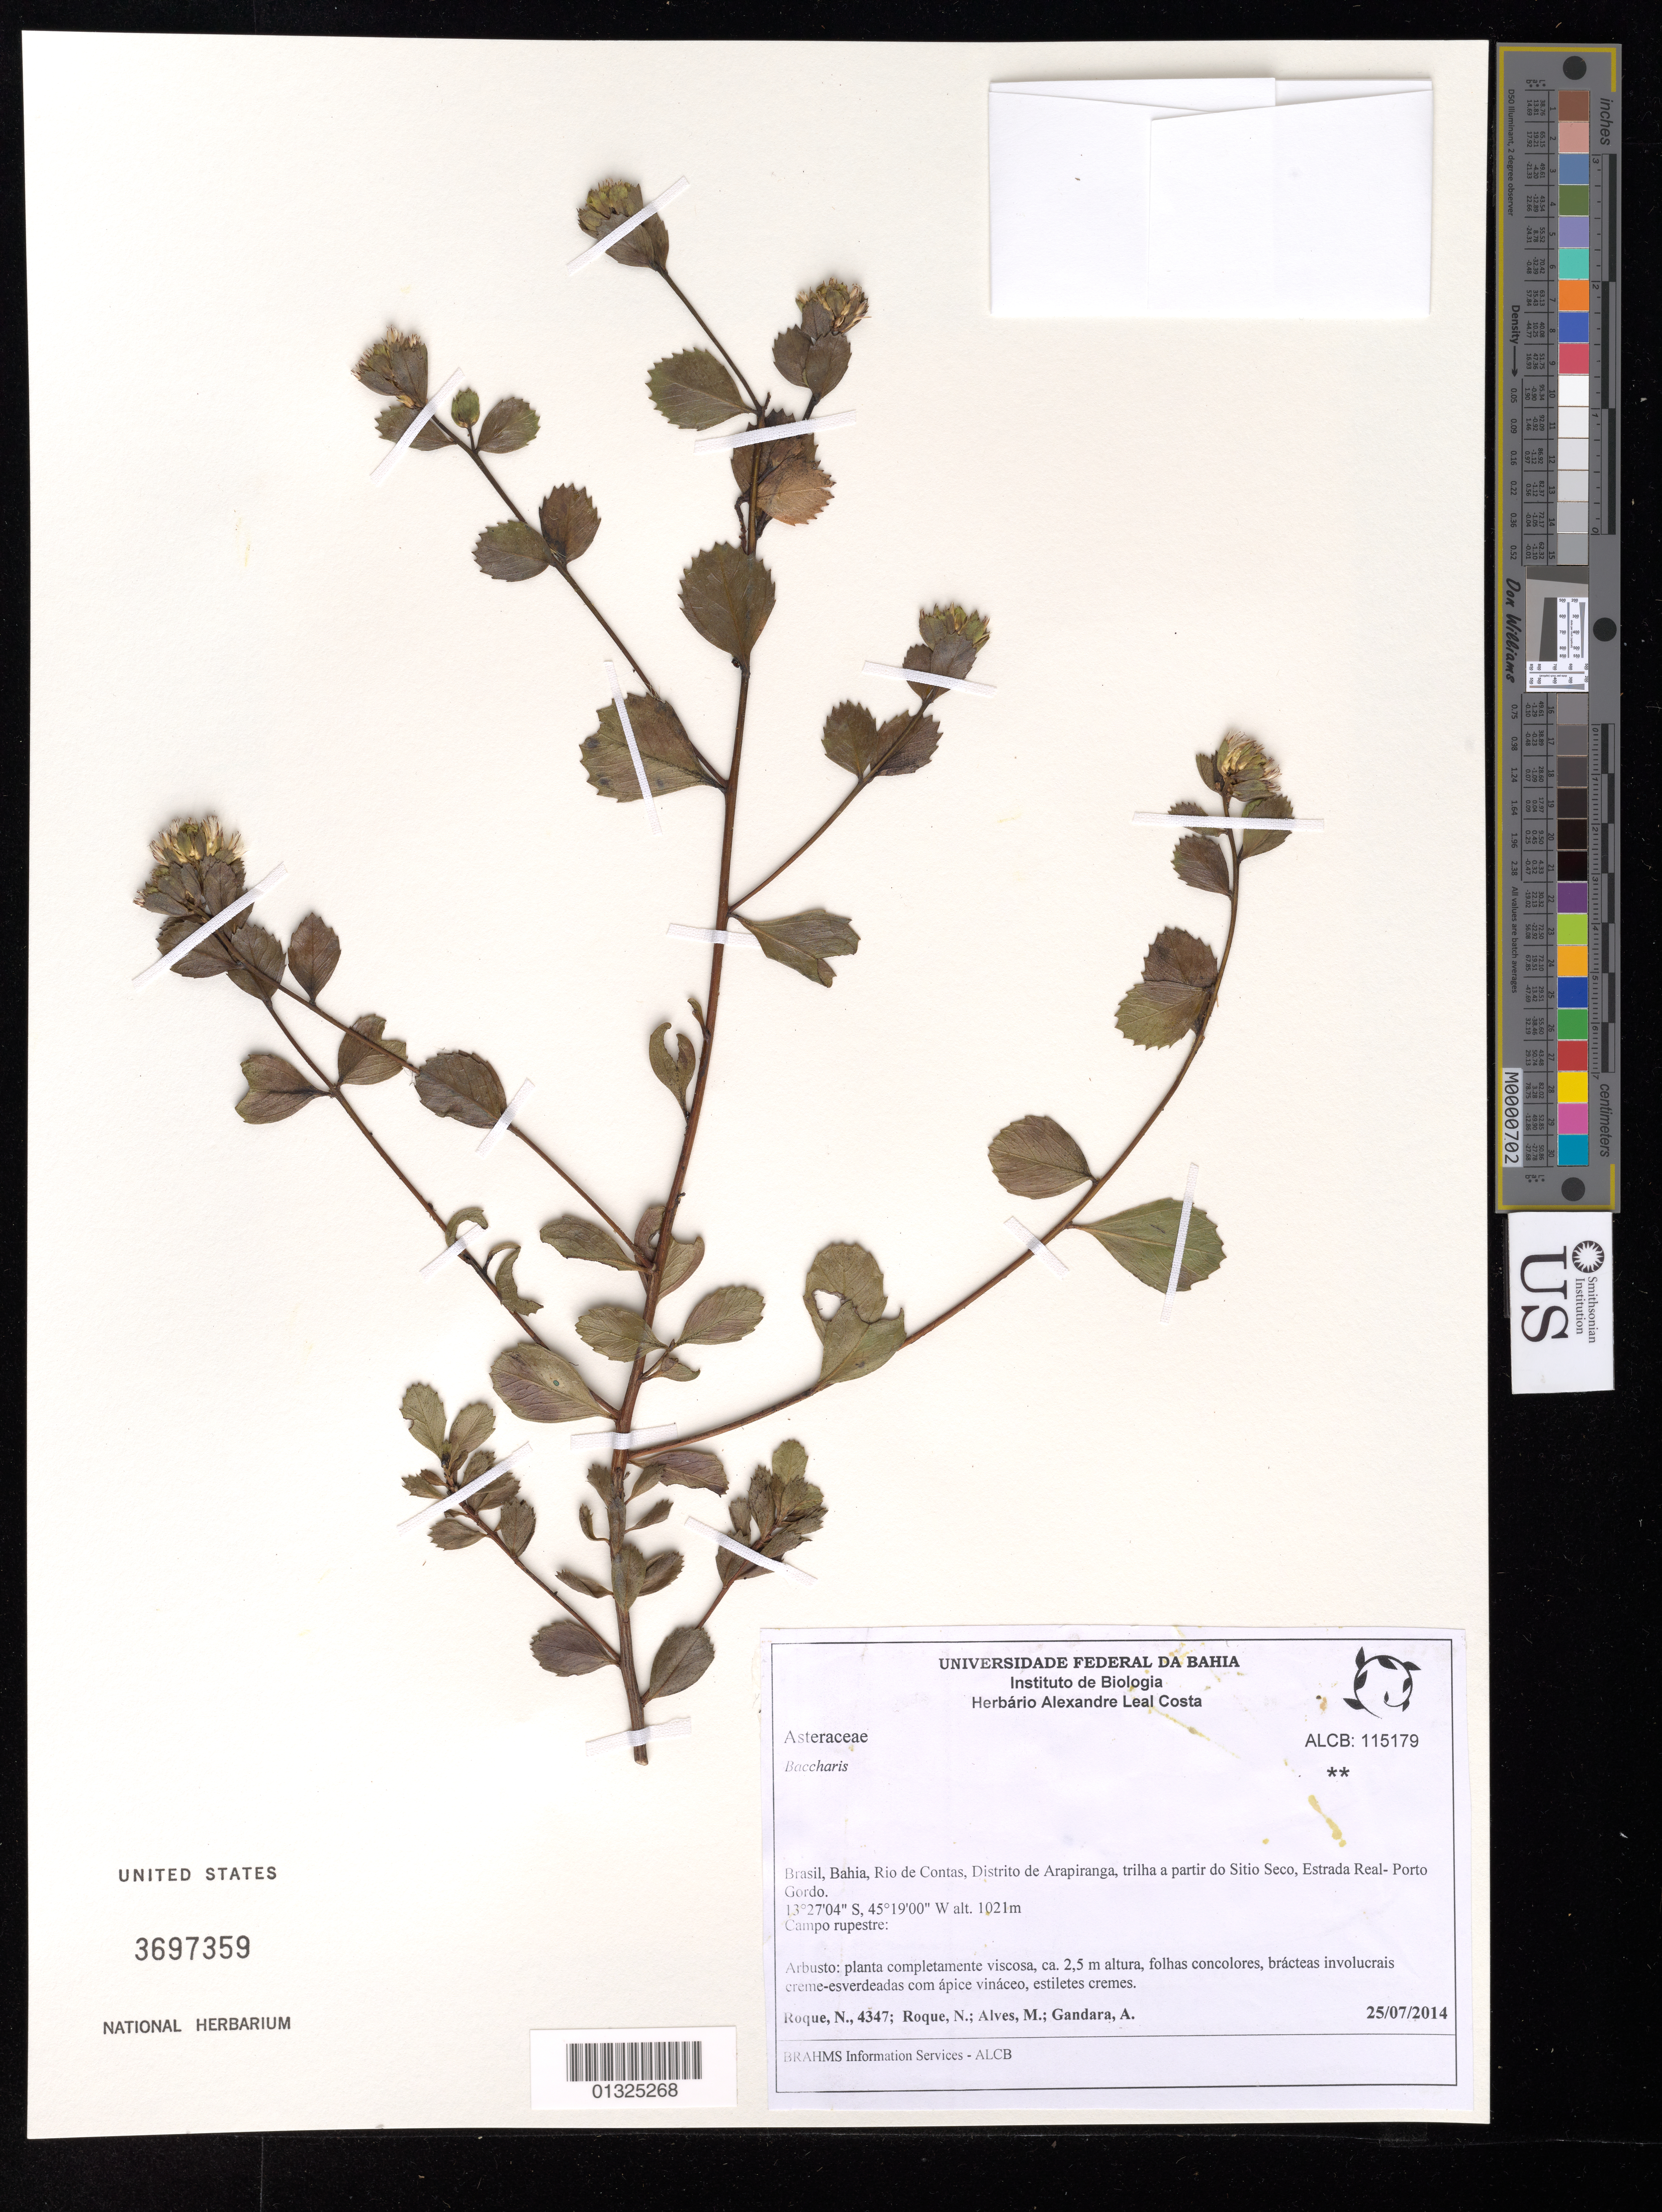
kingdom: Plantae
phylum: Tracheophyta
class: Magnoliopsida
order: Asterales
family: Asteraceae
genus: Baccharis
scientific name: Baccharis sp.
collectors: N. Roque, M. Alves & A. Gándara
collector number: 4347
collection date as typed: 25 July 2014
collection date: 2014-07-25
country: Brazil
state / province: Bahia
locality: Rio de Contas, Distrito de Arapiranga, trilha a partir do Sitio Seco, Estrada Real - Porto Gordo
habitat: Campos rupestre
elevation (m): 1021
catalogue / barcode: US 3697359